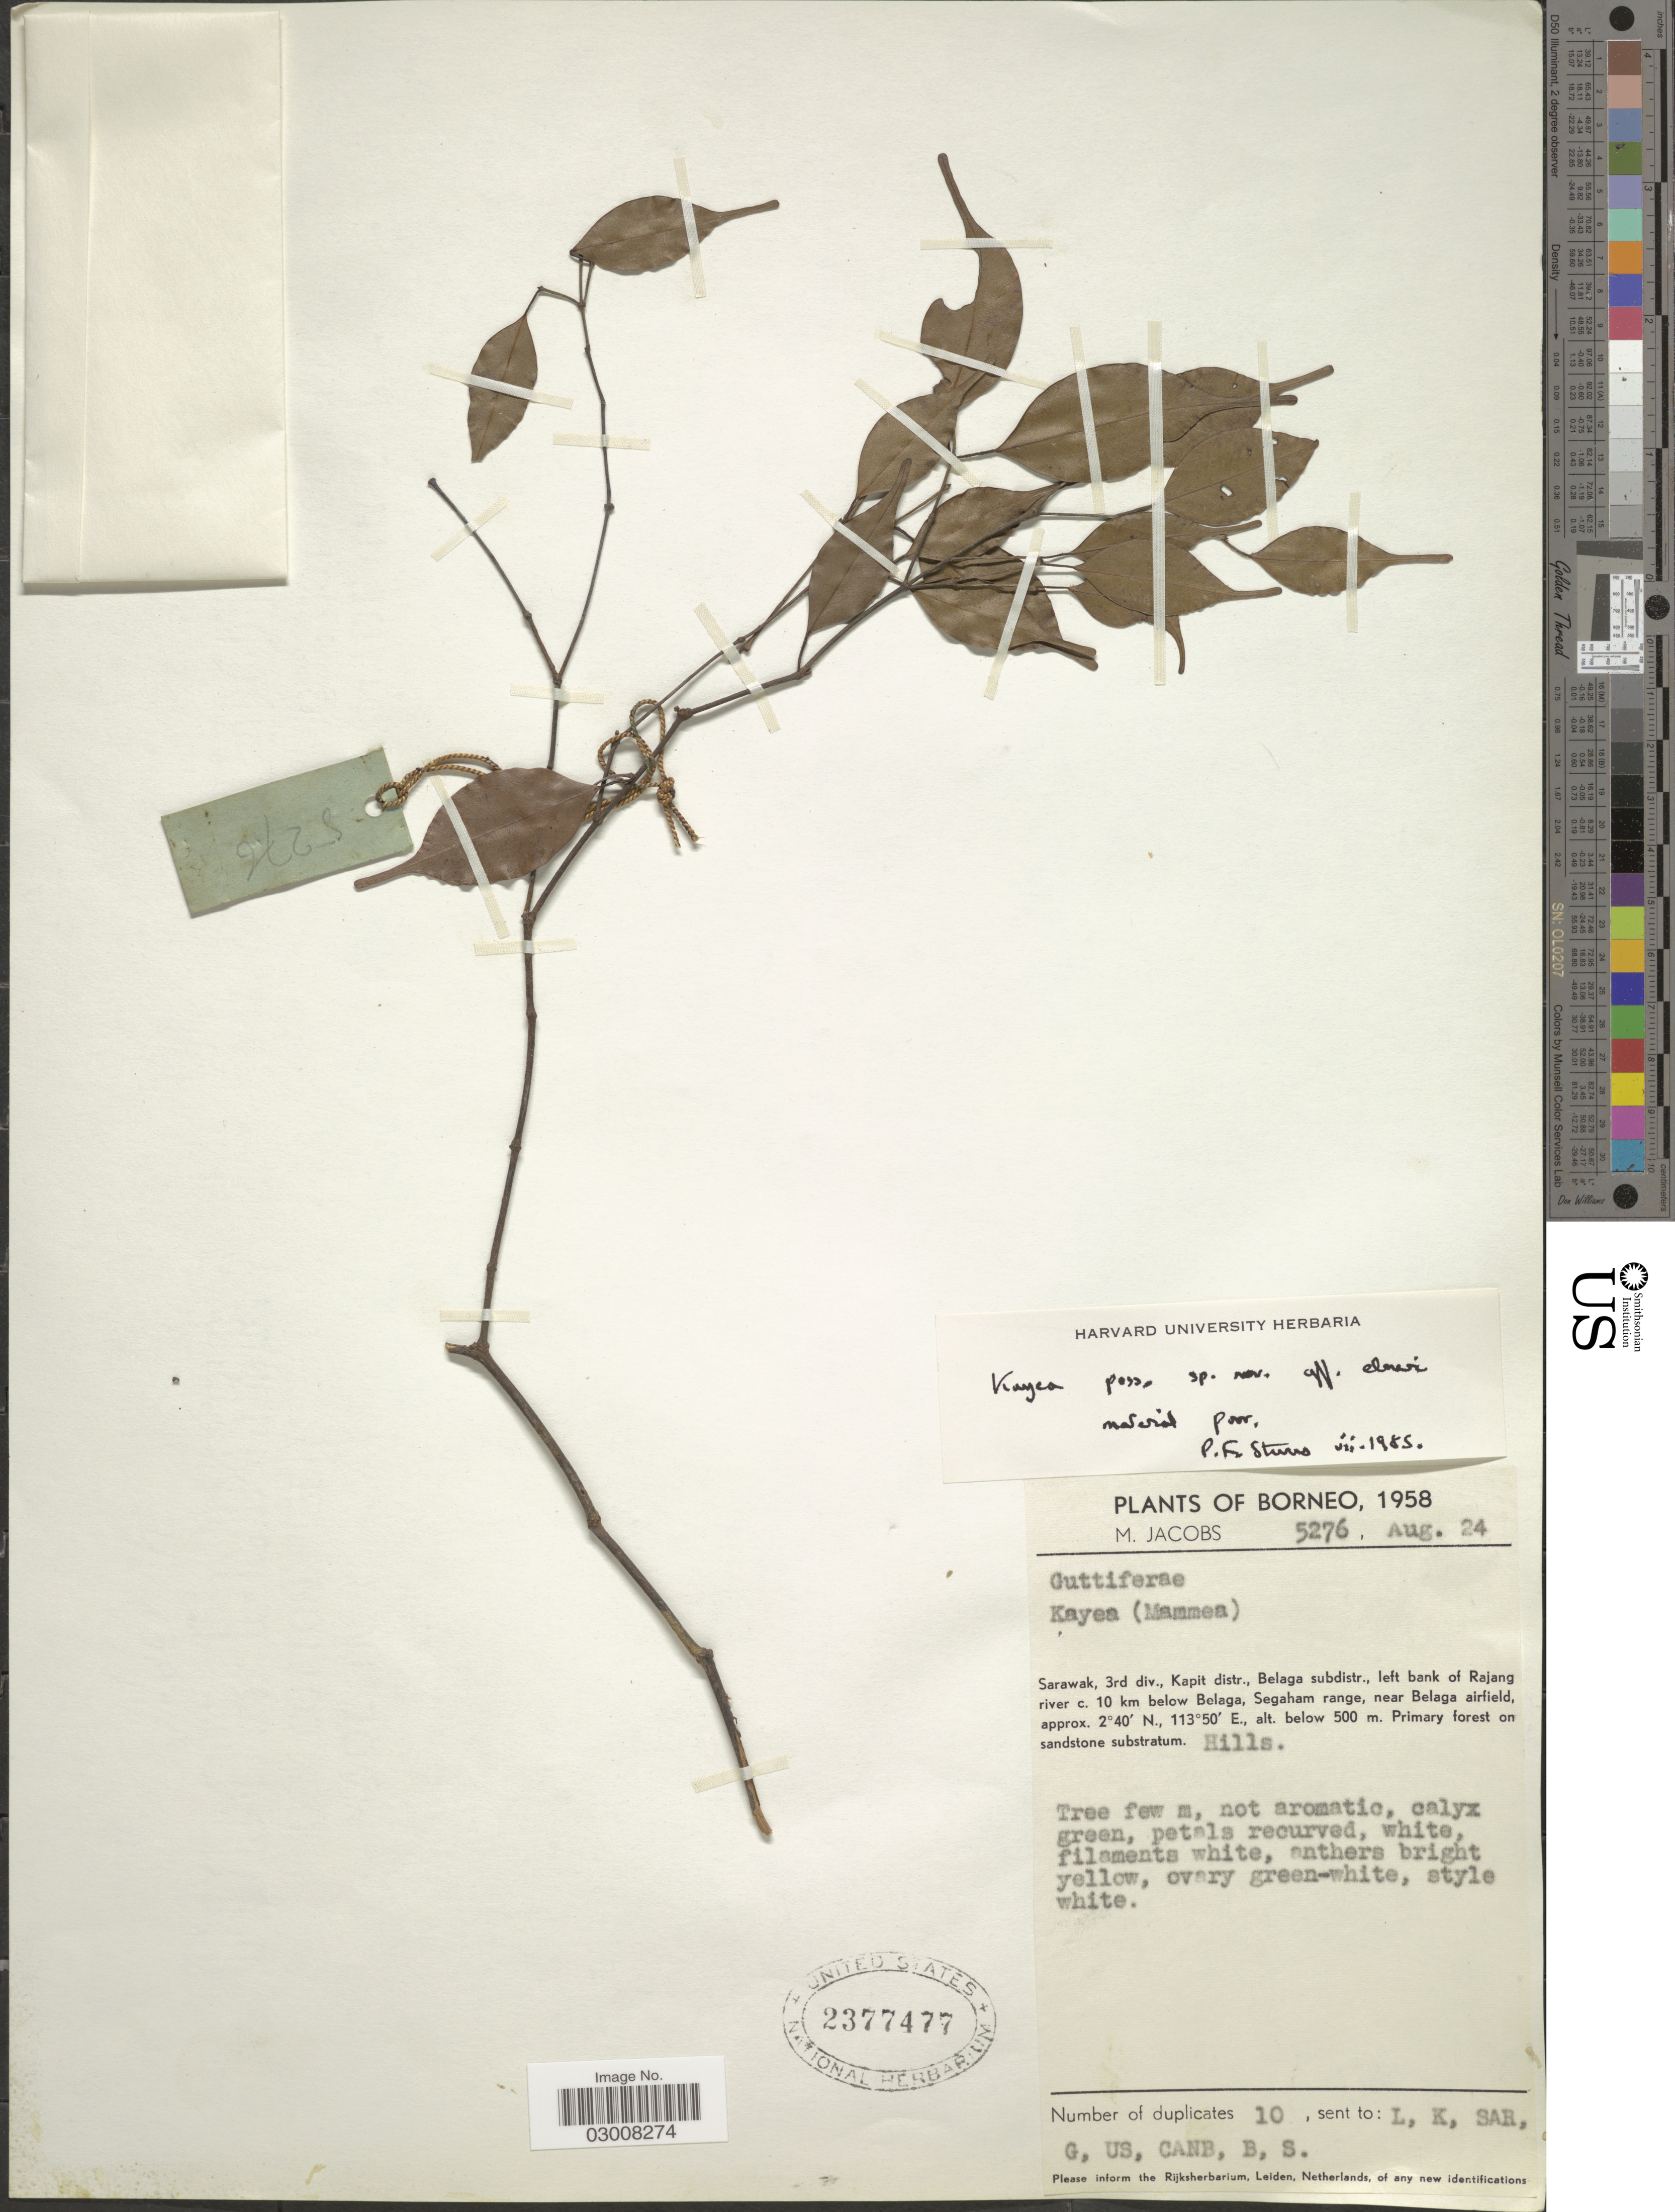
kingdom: Plantae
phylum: Tracheophyta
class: Magnoliopsida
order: Malpighiales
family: Calophyllaceae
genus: Kayea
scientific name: Kayea elmeri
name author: Merr.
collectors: M. Jacobs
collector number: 5276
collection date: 1958-08-24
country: Malaysia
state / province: Sarawak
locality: Borneo, 3rd div., Kapit distr., Belaga subdistr., left bank of Rajang river c. 10 km below Belaga, Segaham range, near Belaga airfield.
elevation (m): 500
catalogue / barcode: US 2377477